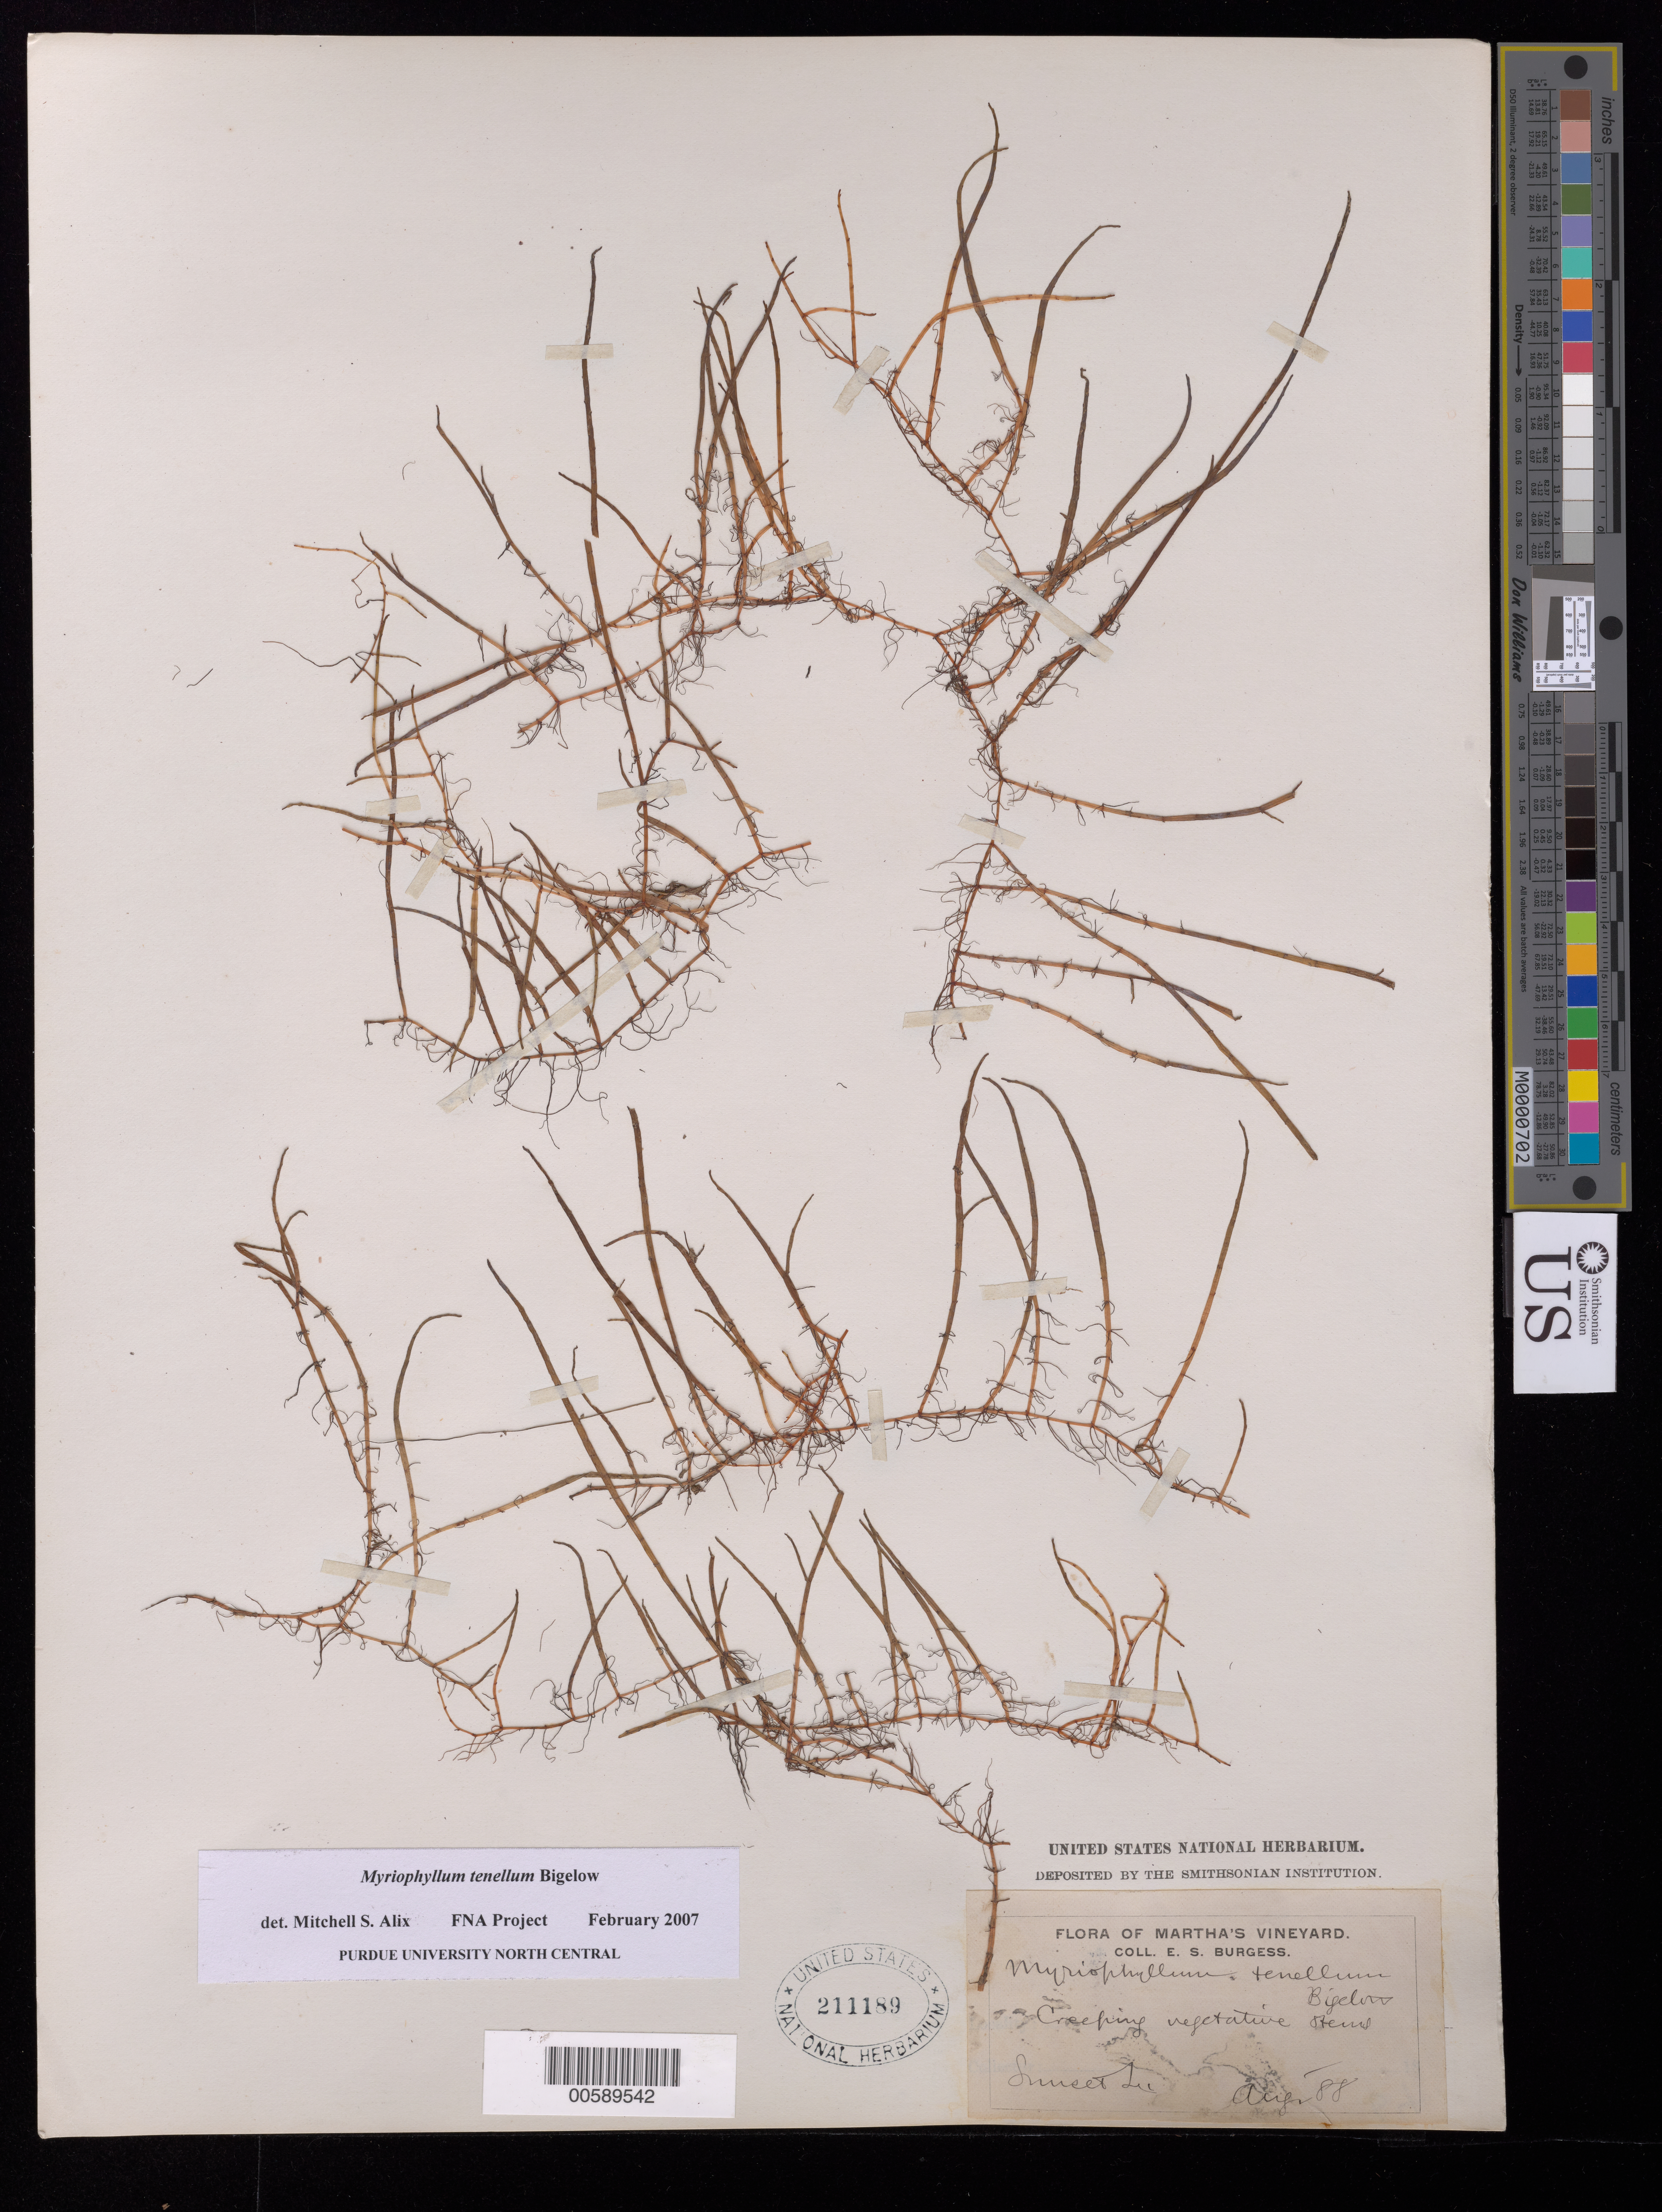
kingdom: Plantae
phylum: Tracheophyta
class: Magnoliopsida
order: Saxifragales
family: Haloragaceae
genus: Myriophyllum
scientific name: Myriophyllum tenellum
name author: Bigelow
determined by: Alix, M. S.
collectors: E. Burgess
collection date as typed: Aug 1888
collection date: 1888-08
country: United States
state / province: Massachusetts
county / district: Dukes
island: Martha's Vineyard Island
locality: Sunset Lake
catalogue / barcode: US 211189